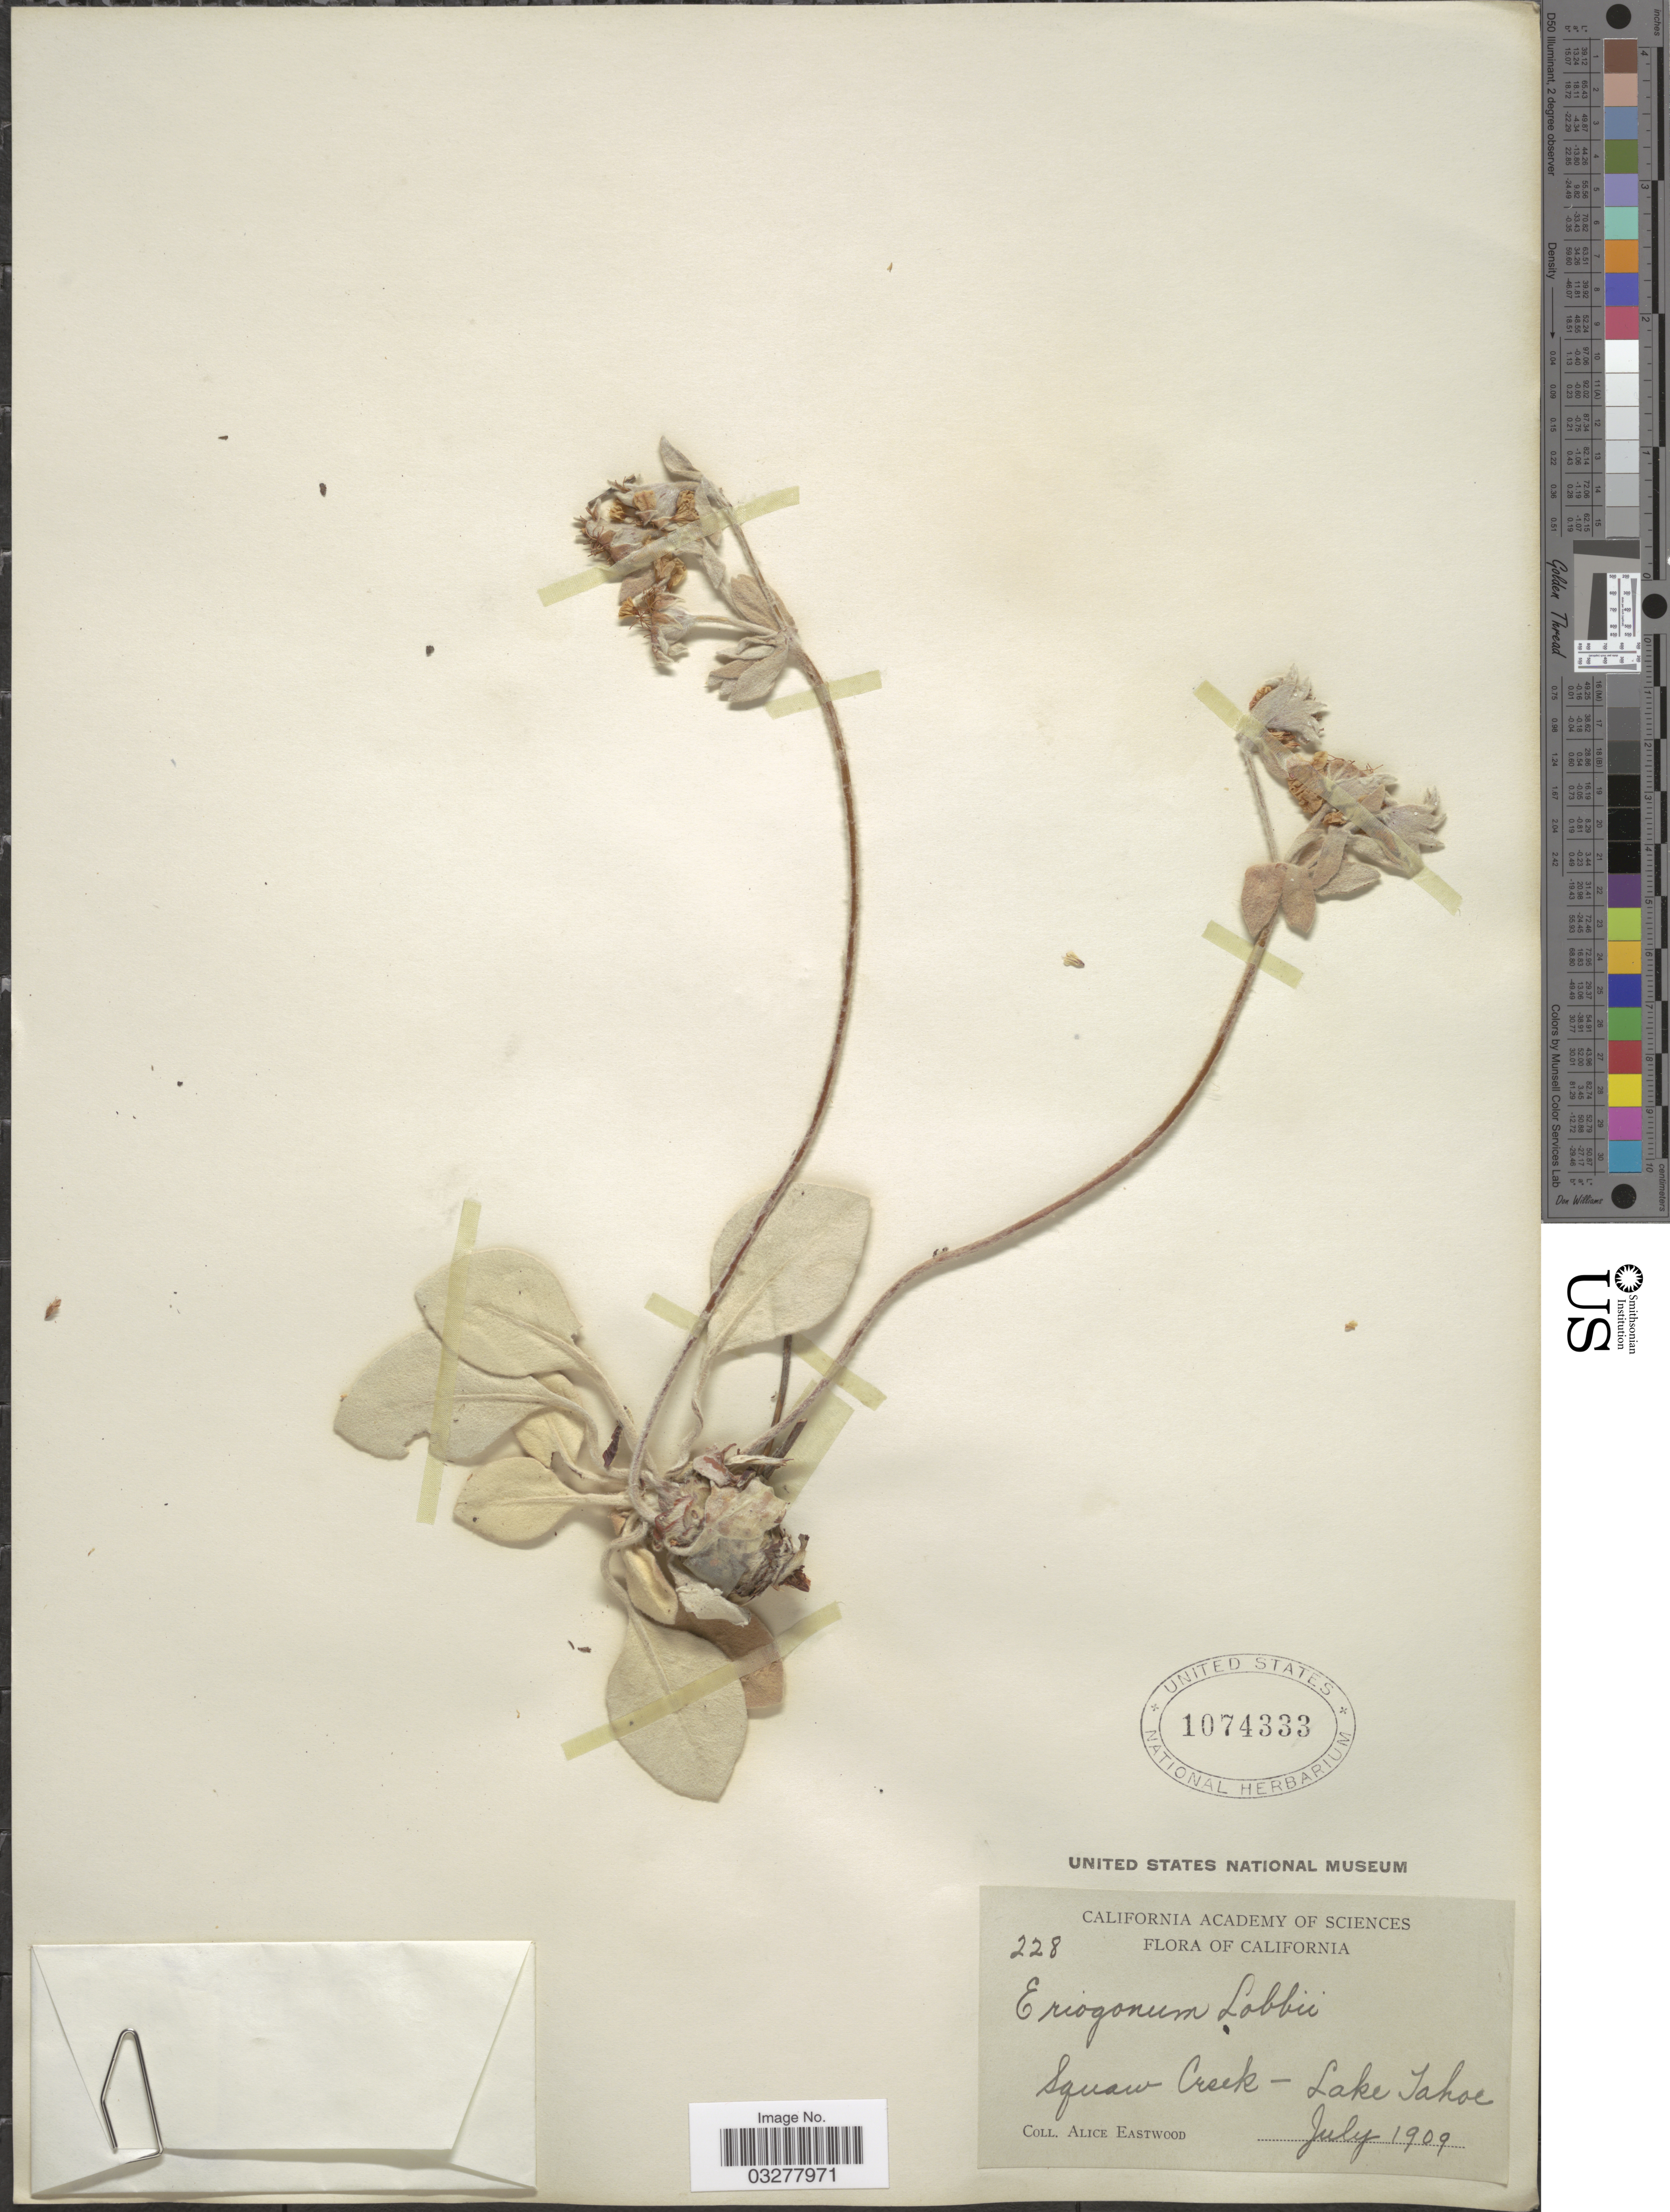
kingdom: Plantae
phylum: Tracheophyta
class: Magnoliopsida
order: Caryophyllales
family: Polygonaceae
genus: Eriogonum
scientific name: Eriogonum lobbii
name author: Torr. & A. Gray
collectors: A. Eastwood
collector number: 228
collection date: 1909-07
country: United States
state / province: California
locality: Squaw Creek - Lake Tahoe.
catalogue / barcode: US 1074333